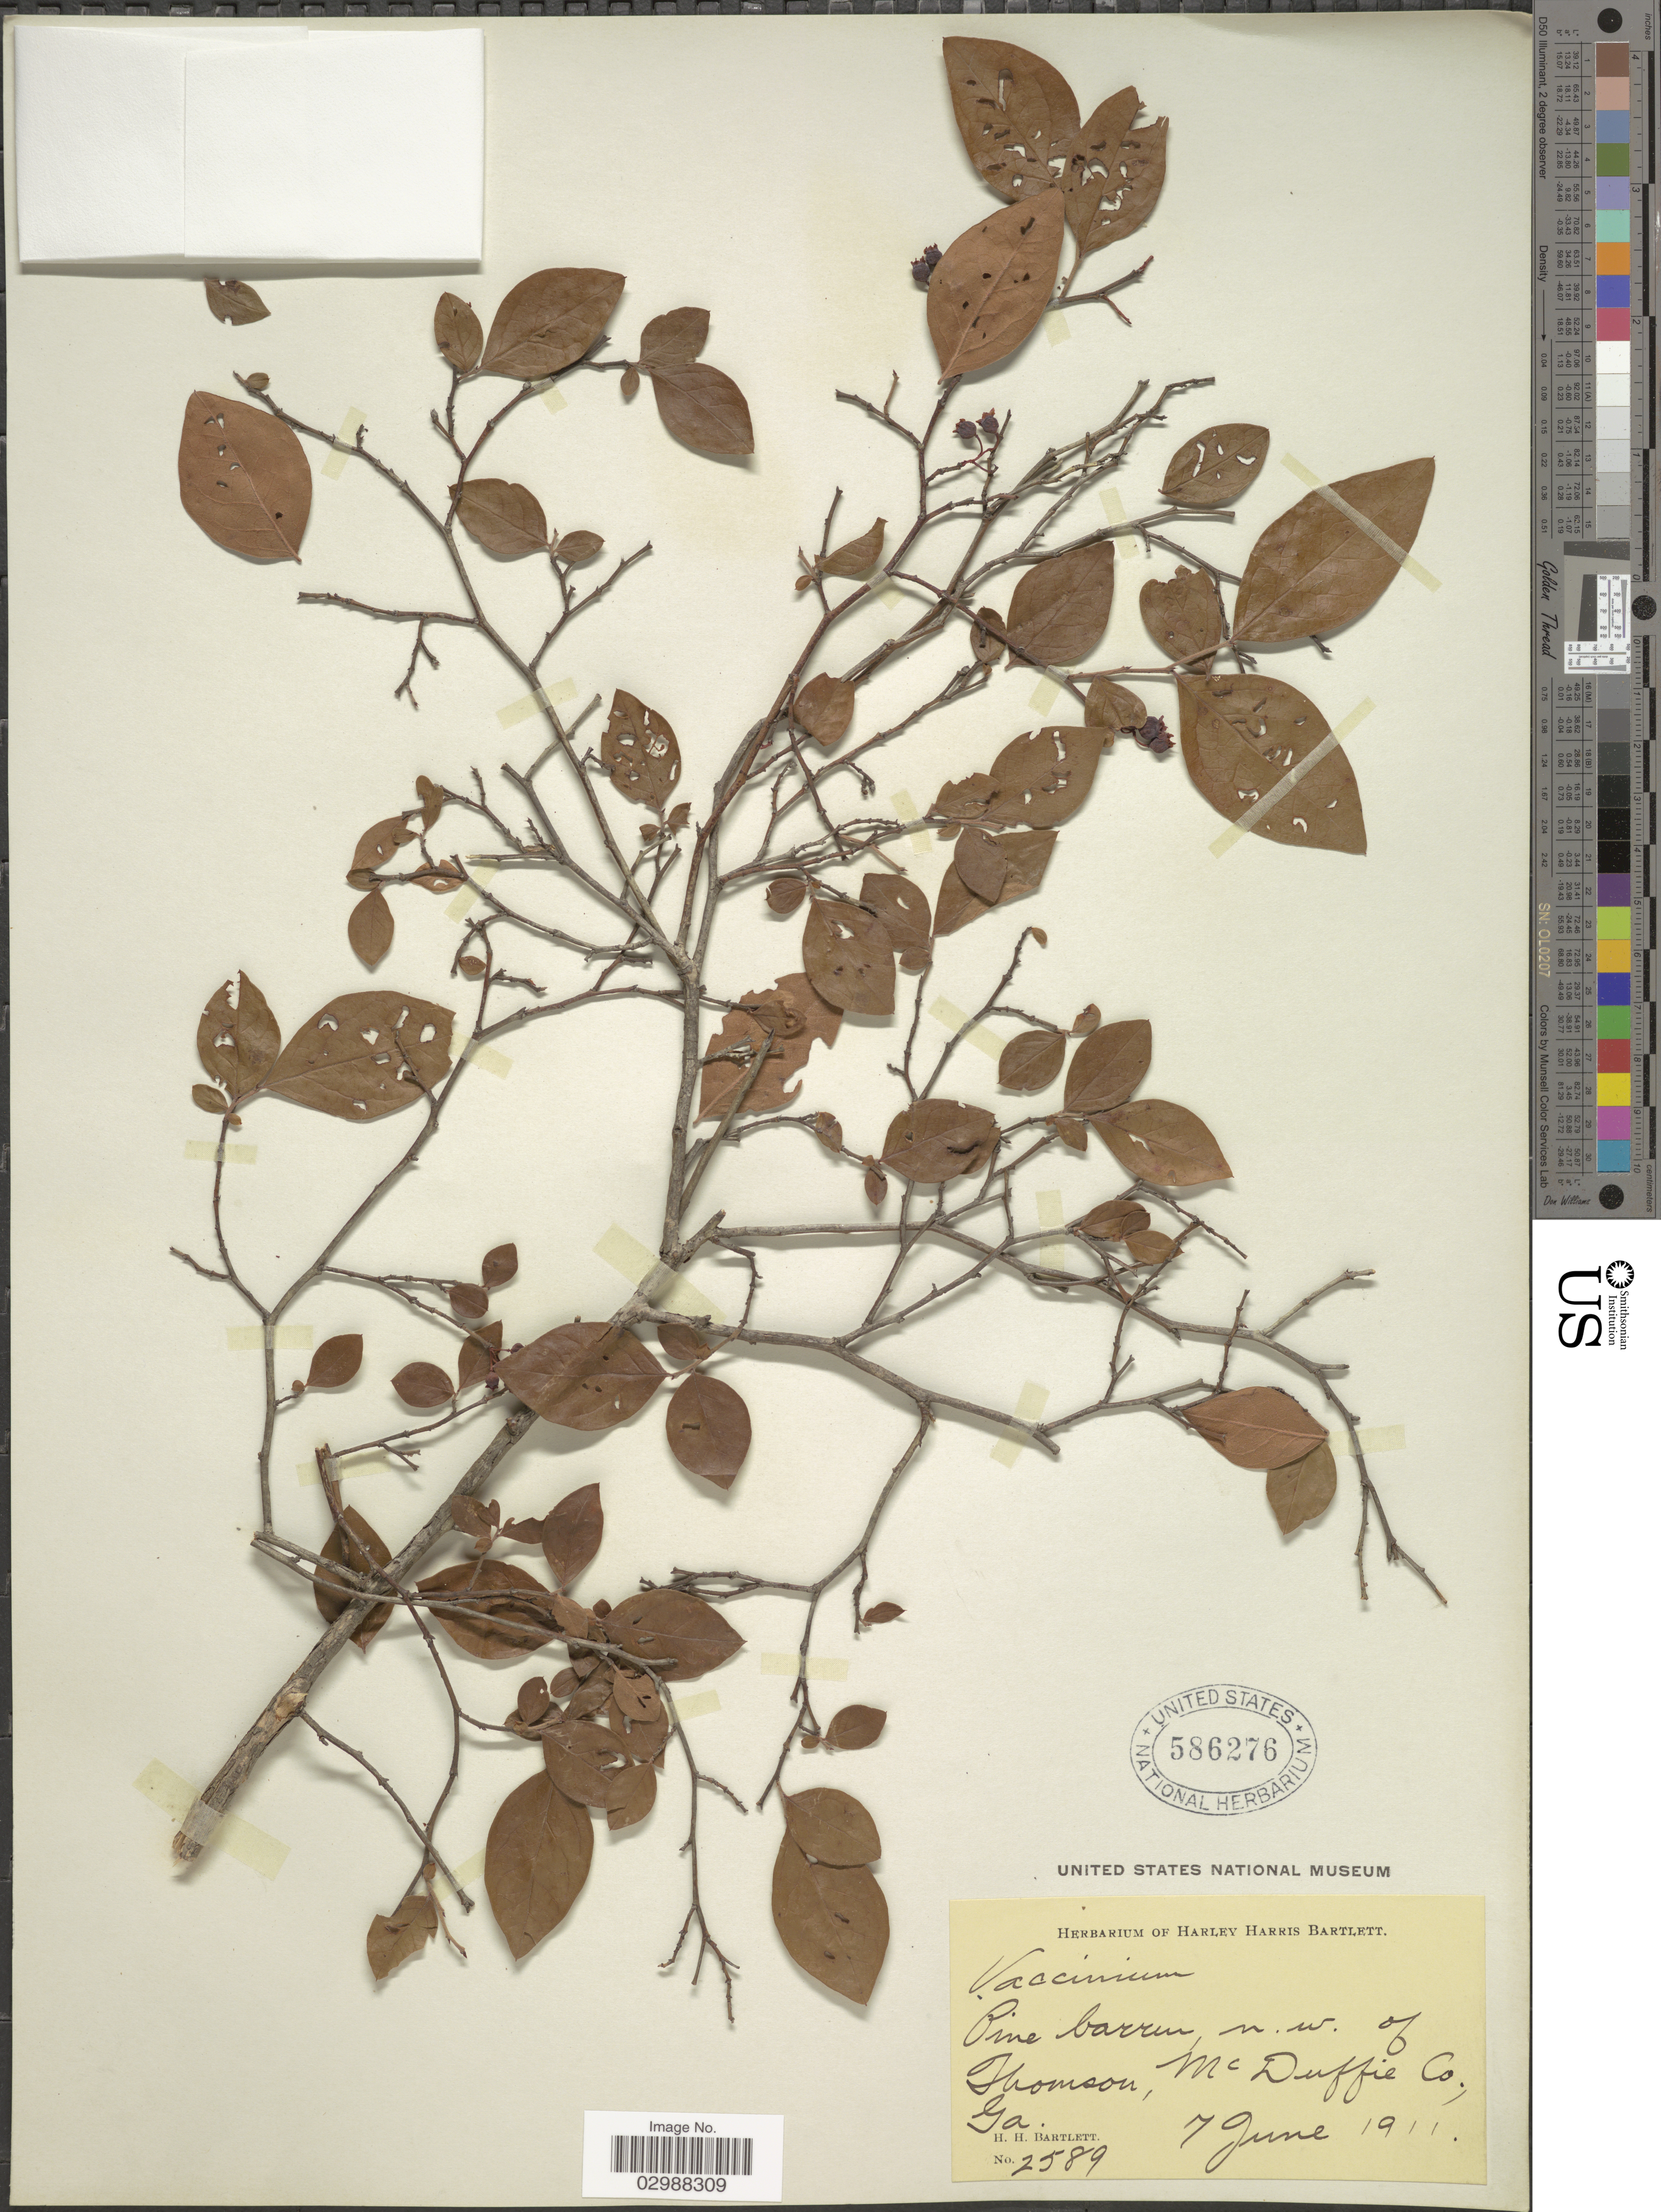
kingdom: Plantae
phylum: Tracheophyta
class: Magnoliopsida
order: Ericales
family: Ericaceae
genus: Vaccinium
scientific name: Vaccinium fuscatum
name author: Aiton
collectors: H. H. Bartlett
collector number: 2589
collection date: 1911-06-07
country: United States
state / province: Georgia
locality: Pine barren, n.w. of Thomson, Mc Duffie Co.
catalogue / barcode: US 586276